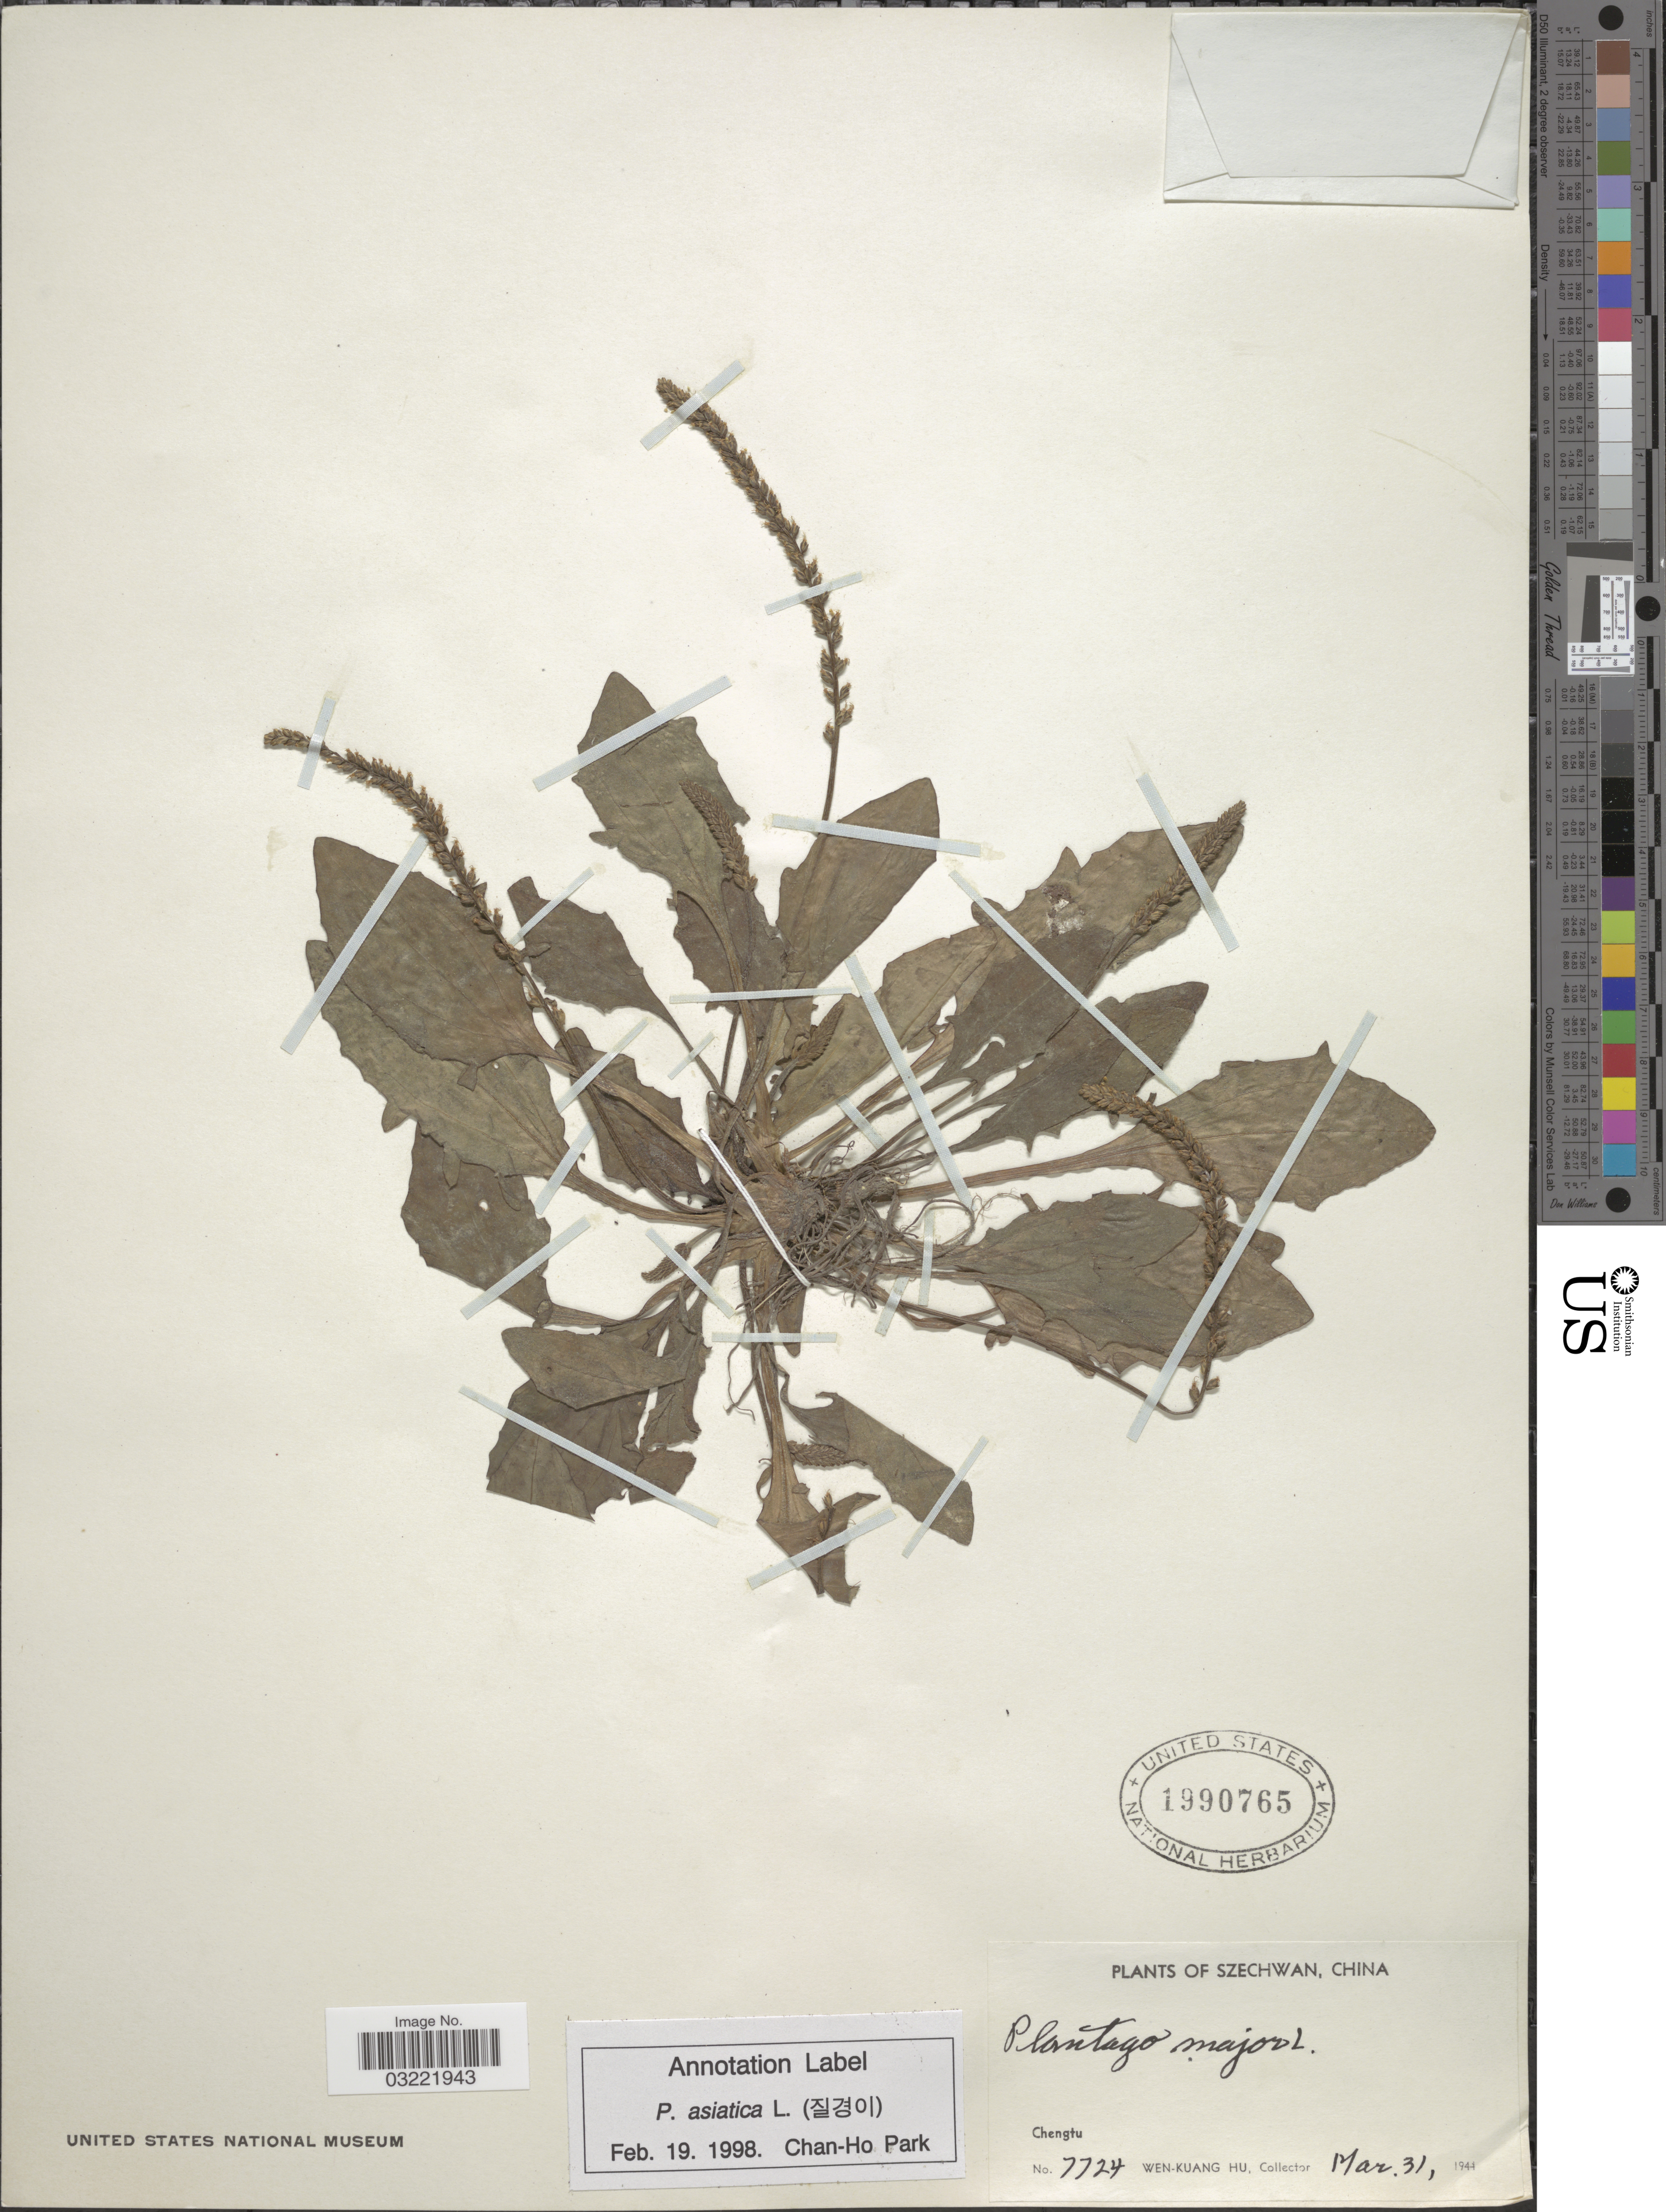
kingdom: Plantae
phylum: Tracheophyta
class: Magnoliopsida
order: Lamiales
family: Plantaginaceae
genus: Plantago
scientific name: Plantago asiatica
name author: L.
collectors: W. K. Hu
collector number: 7724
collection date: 1944-03-31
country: China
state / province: Sichuan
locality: Szechwan. Chengtu.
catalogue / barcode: US 1990765